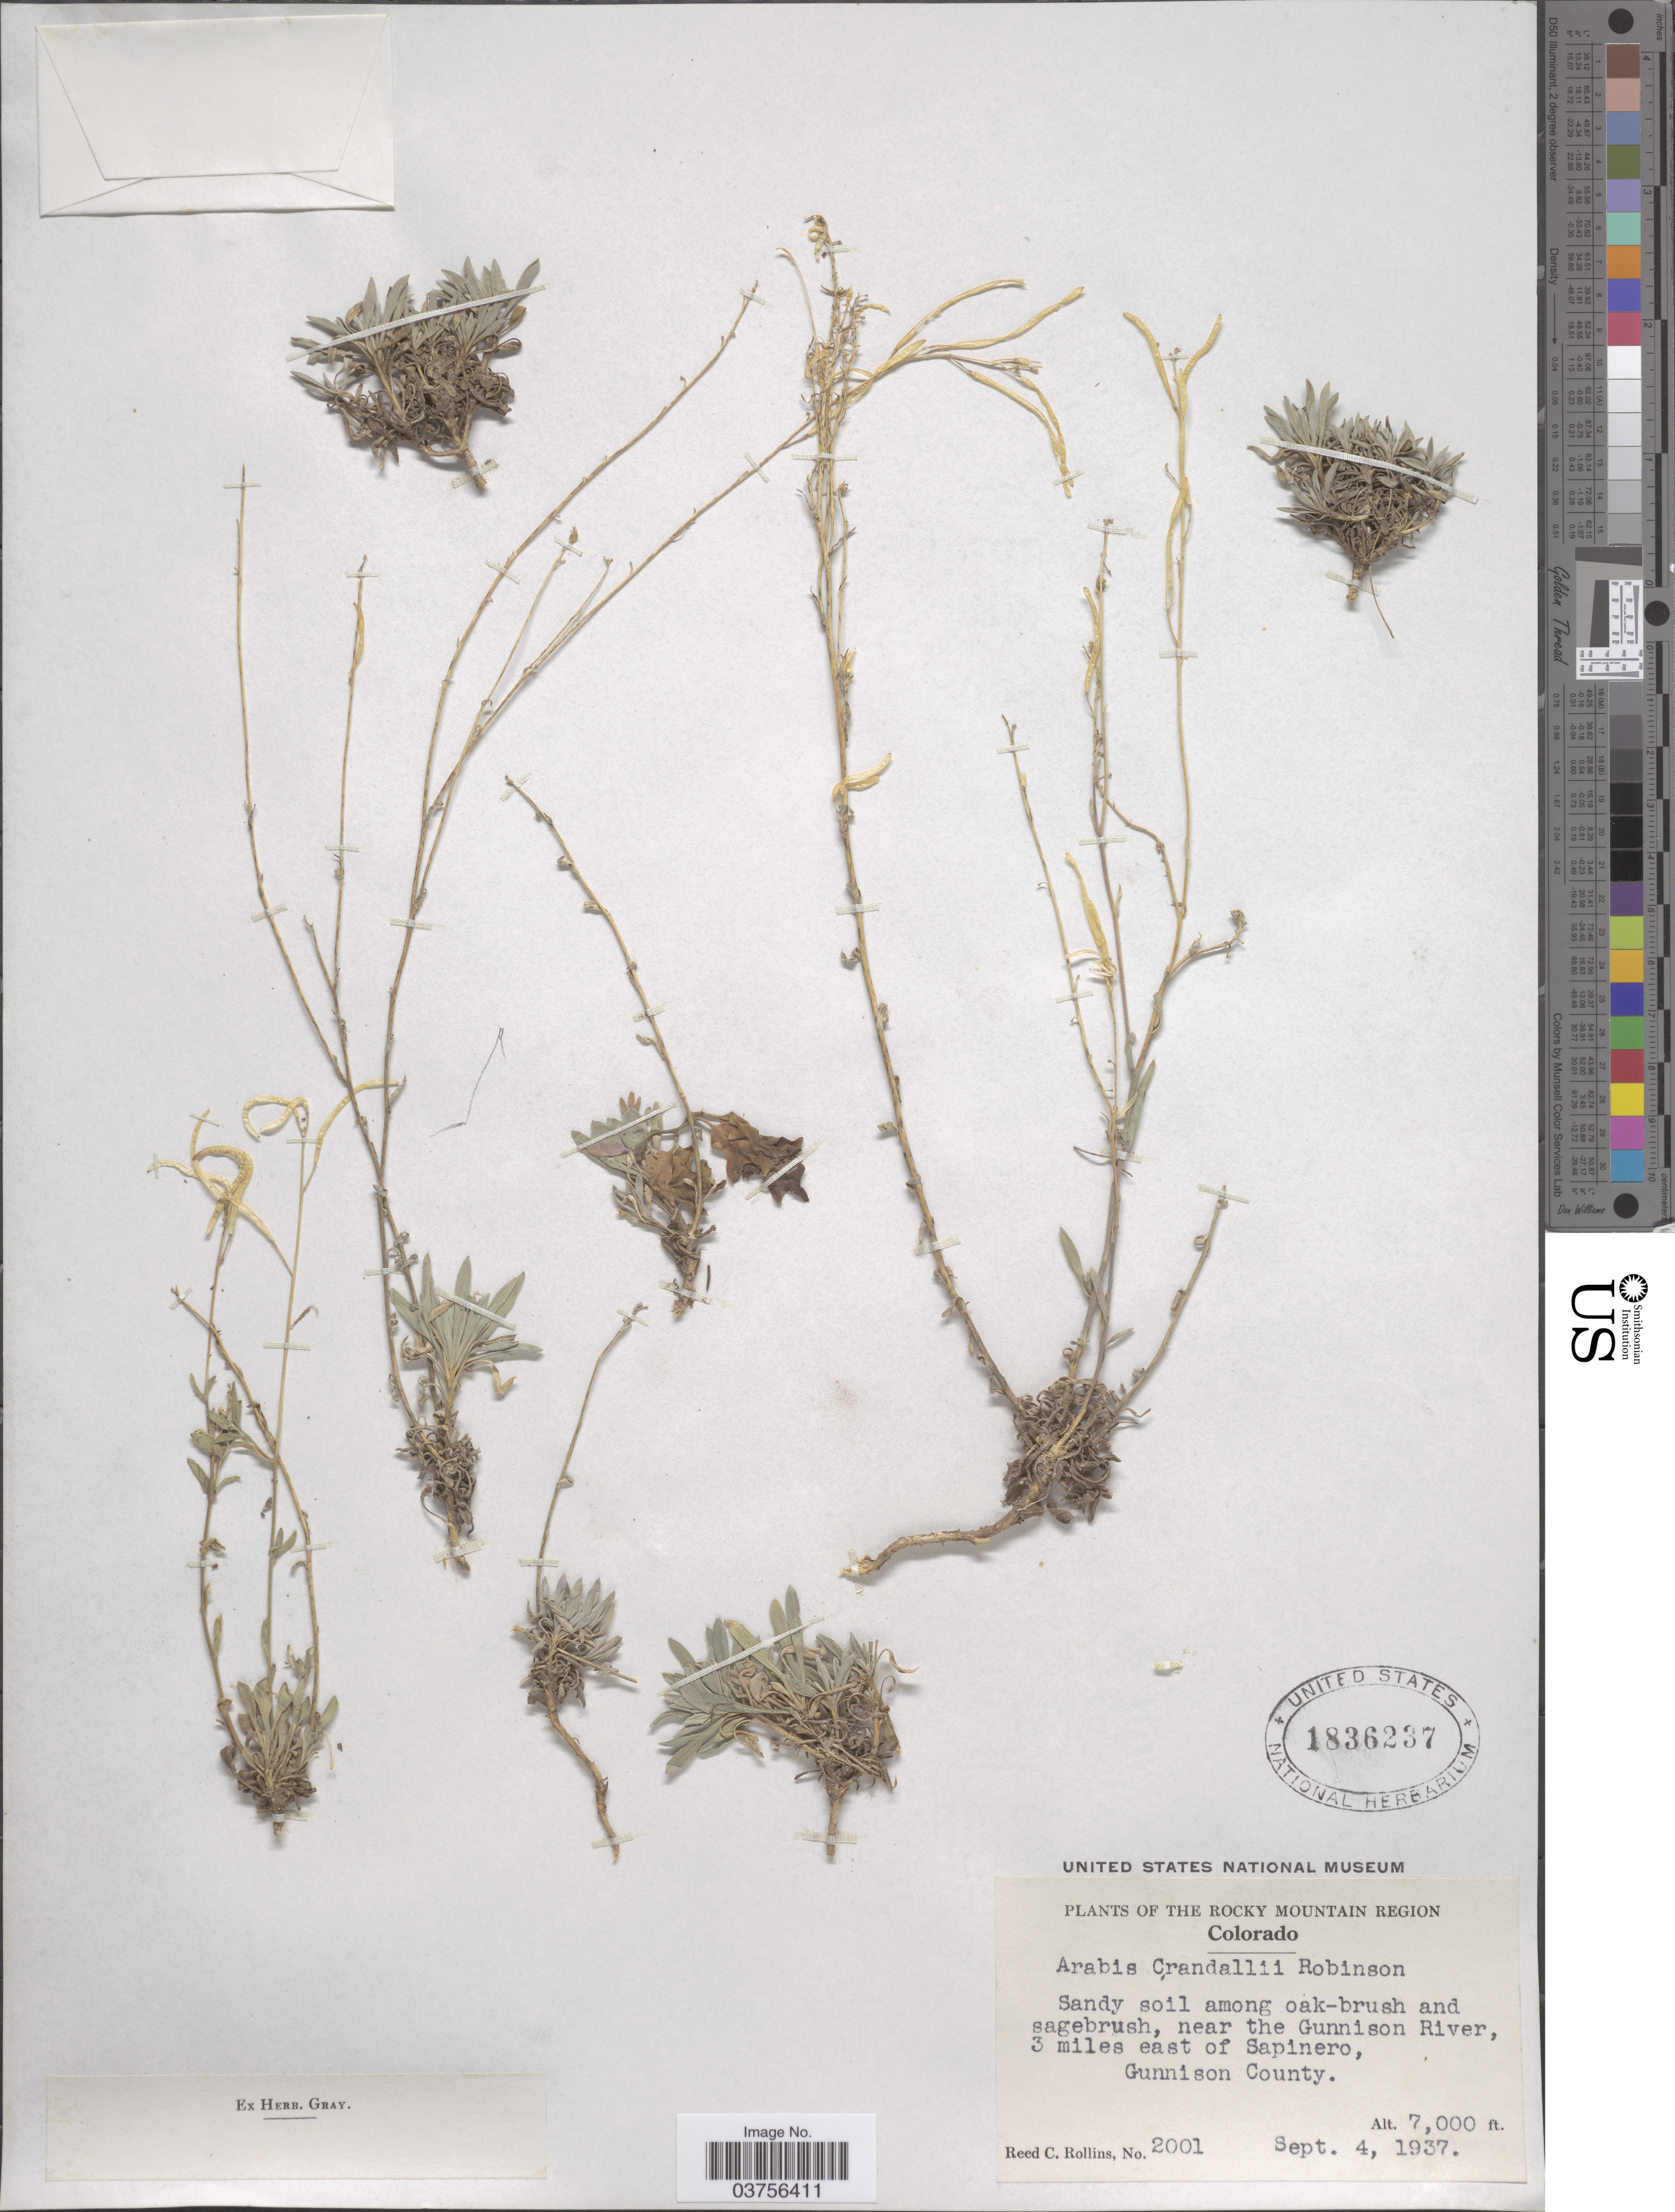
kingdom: Plantae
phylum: Tracheophyta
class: Magnoliopsida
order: Brassicales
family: Brassicaceae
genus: Arabis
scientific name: Arabis crandallii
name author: B.L. Rob.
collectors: R. C. Rollins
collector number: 2001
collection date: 1937-09-04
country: United States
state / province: Colorado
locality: The Rocky Mountain Region. Near the Gunnison River, 3 miles east of Sapinero, Gunnison County.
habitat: sandy soil among oak-brush and sagebrush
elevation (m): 2134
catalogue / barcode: US 1836237